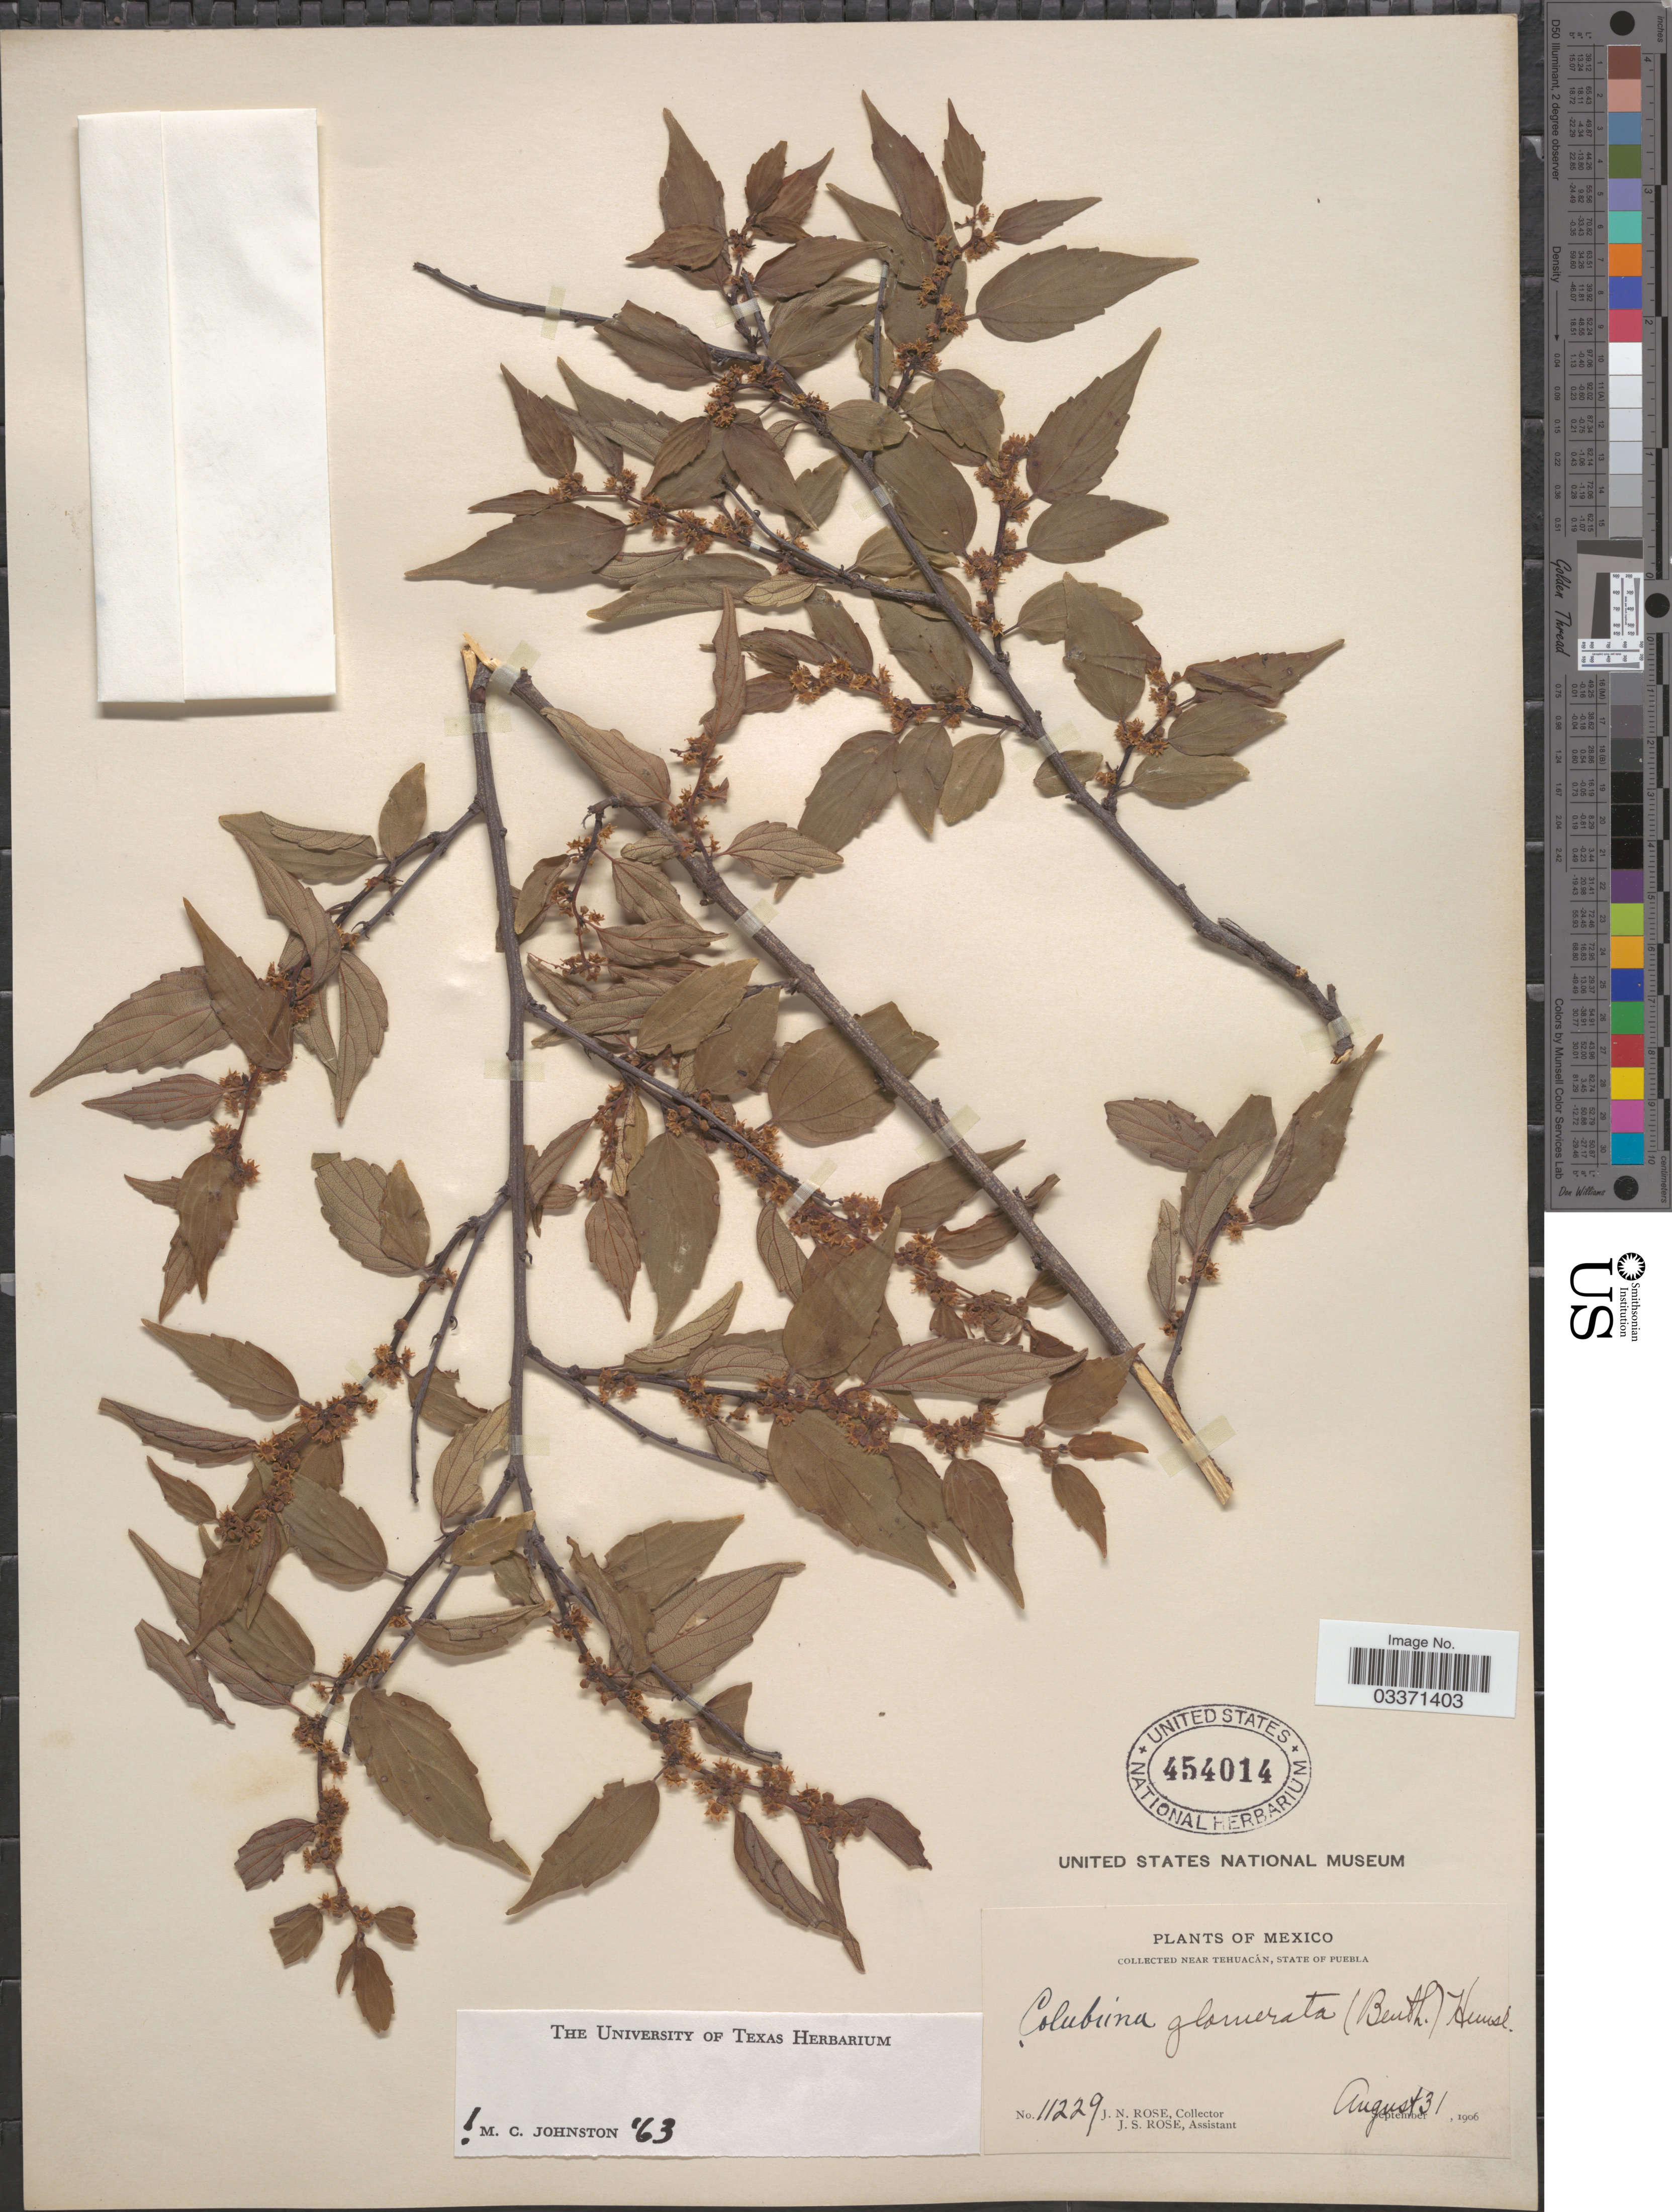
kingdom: Plantae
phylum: Tracheophyta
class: Magnoliopsida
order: Rosales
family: Rhamnaceae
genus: Colubrina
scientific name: Colubrina triflora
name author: Brongn. ex Sweet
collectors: J. N. Rose & J. S. Rose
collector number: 11229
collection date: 1906-08-31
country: Mexico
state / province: Puebla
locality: Near Tehuacán.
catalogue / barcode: US 454014